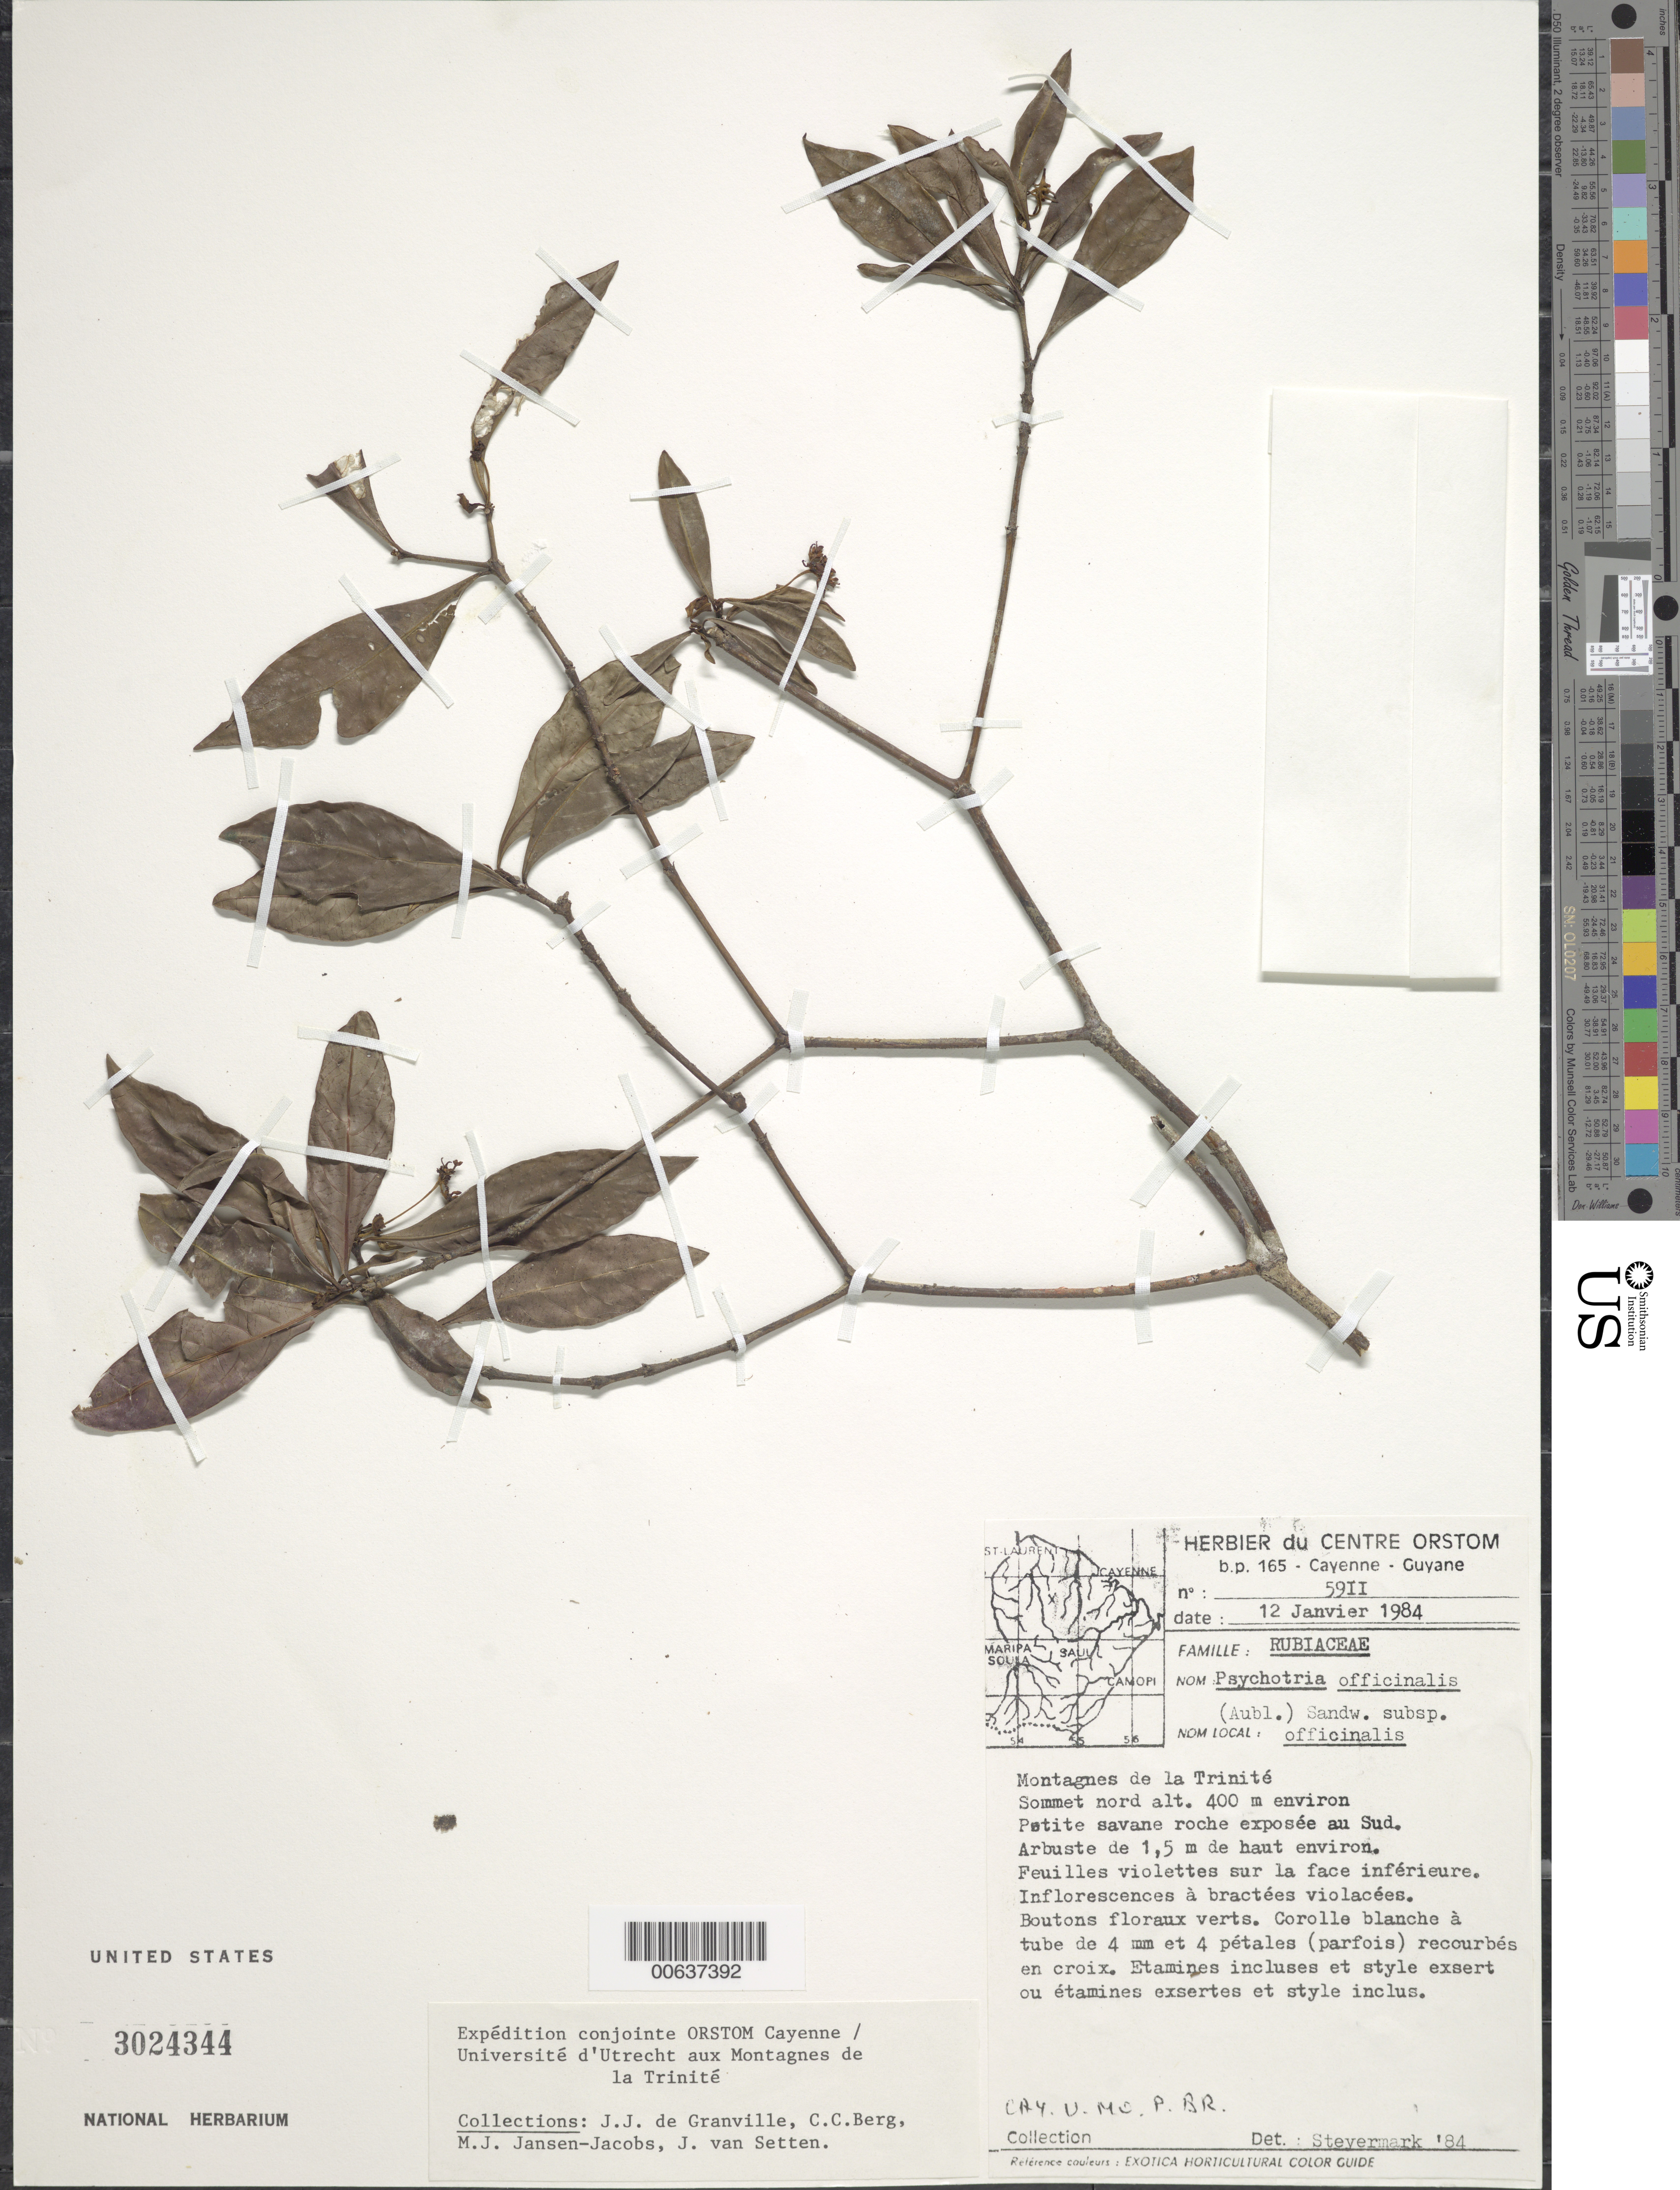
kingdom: Plantae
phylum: Tracheophyta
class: Magnoliopsida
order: Gentianales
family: Rubiaceae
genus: Palicourea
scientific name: Palicourea tenerior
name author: (Cham.) Delprete & J.H. Kirkbr.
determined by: Kirkbride, J. H., Jr.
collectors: J.-J. de Granville, C. C. Berg, M. J. Jansen-Jacobs & J. van Setten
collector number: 5911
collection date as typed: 12-Jan-84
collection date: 1984-01-12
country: French Guiana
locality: Montagnes de la Trinité, sommet Nord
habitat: Petite savane roche exposee au Sud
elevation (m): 400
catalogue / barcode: US 3024344